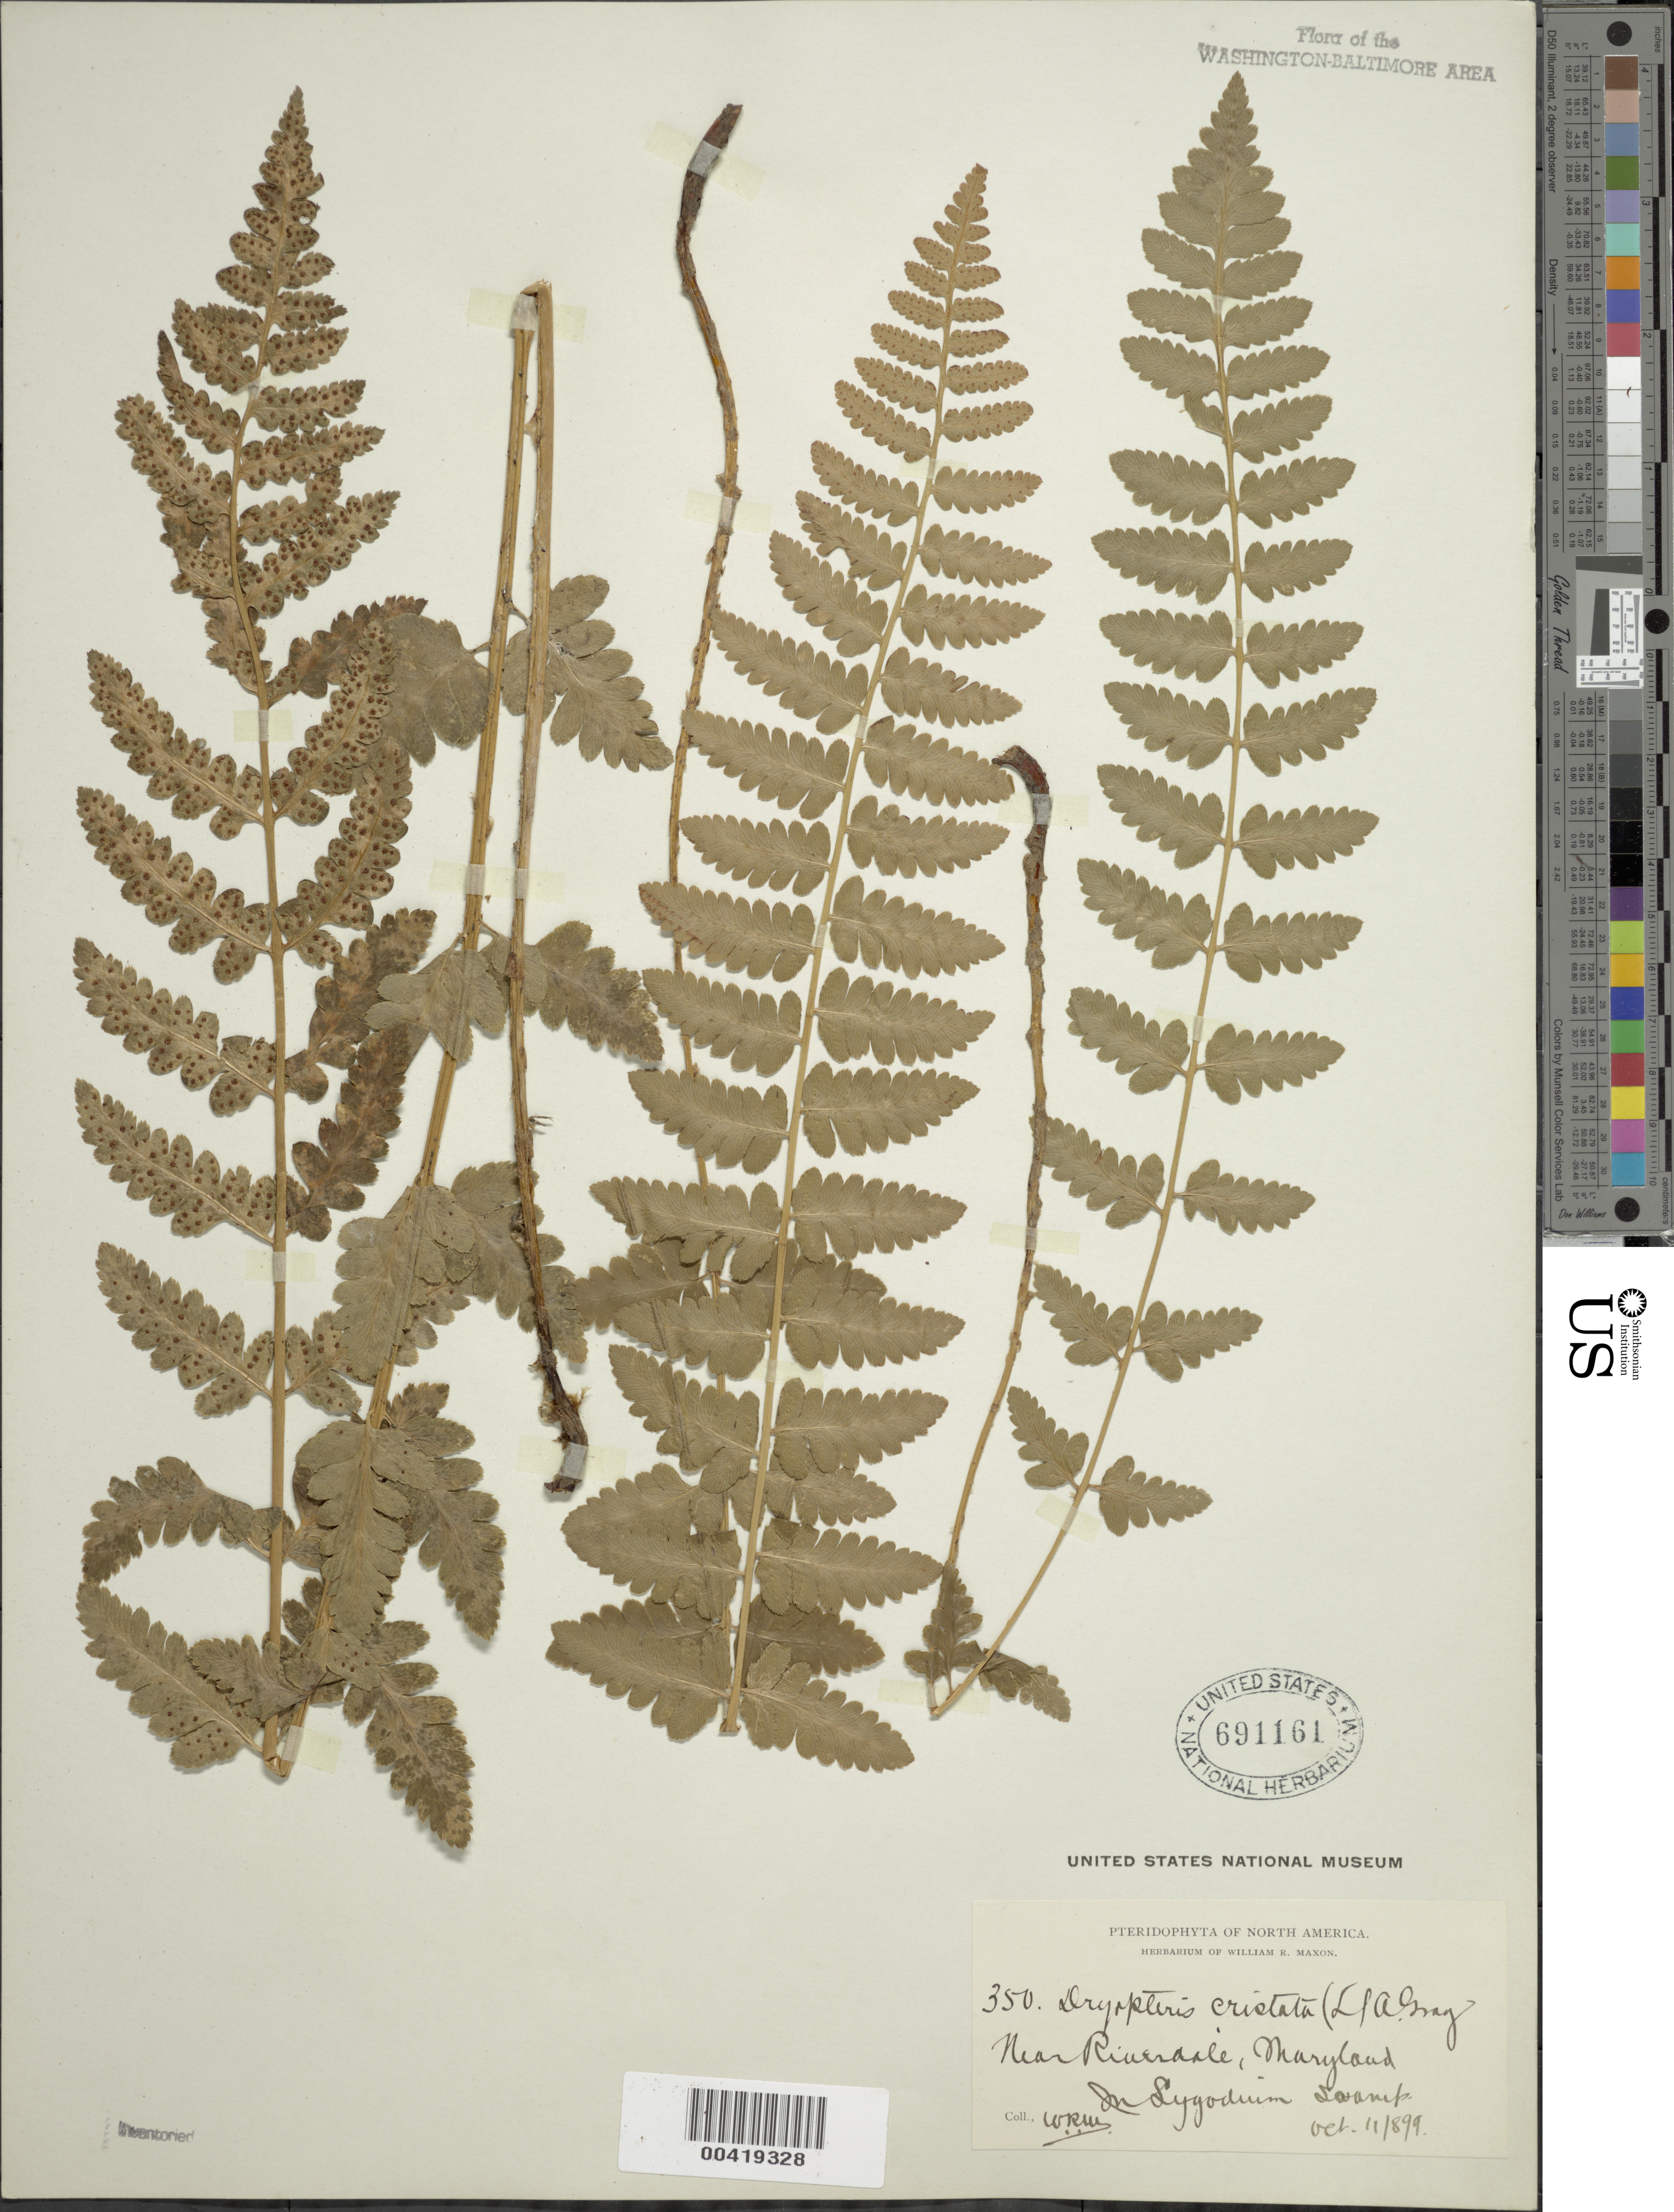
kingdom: Plantae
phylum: Tracheophyta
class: Polypodiopsida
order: Polypodiales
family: Dryopteridaceae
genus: Dryopteris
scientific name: Dryopteris cristata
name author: (L.) A. Gray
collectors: W. R. Maxon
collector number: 350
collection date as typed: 11 Oct 1899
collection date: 1899-10-11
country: United States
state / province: Maryland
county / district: Prince George's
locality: Riverdale vicinity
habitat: Swamp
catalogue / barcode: US 691161